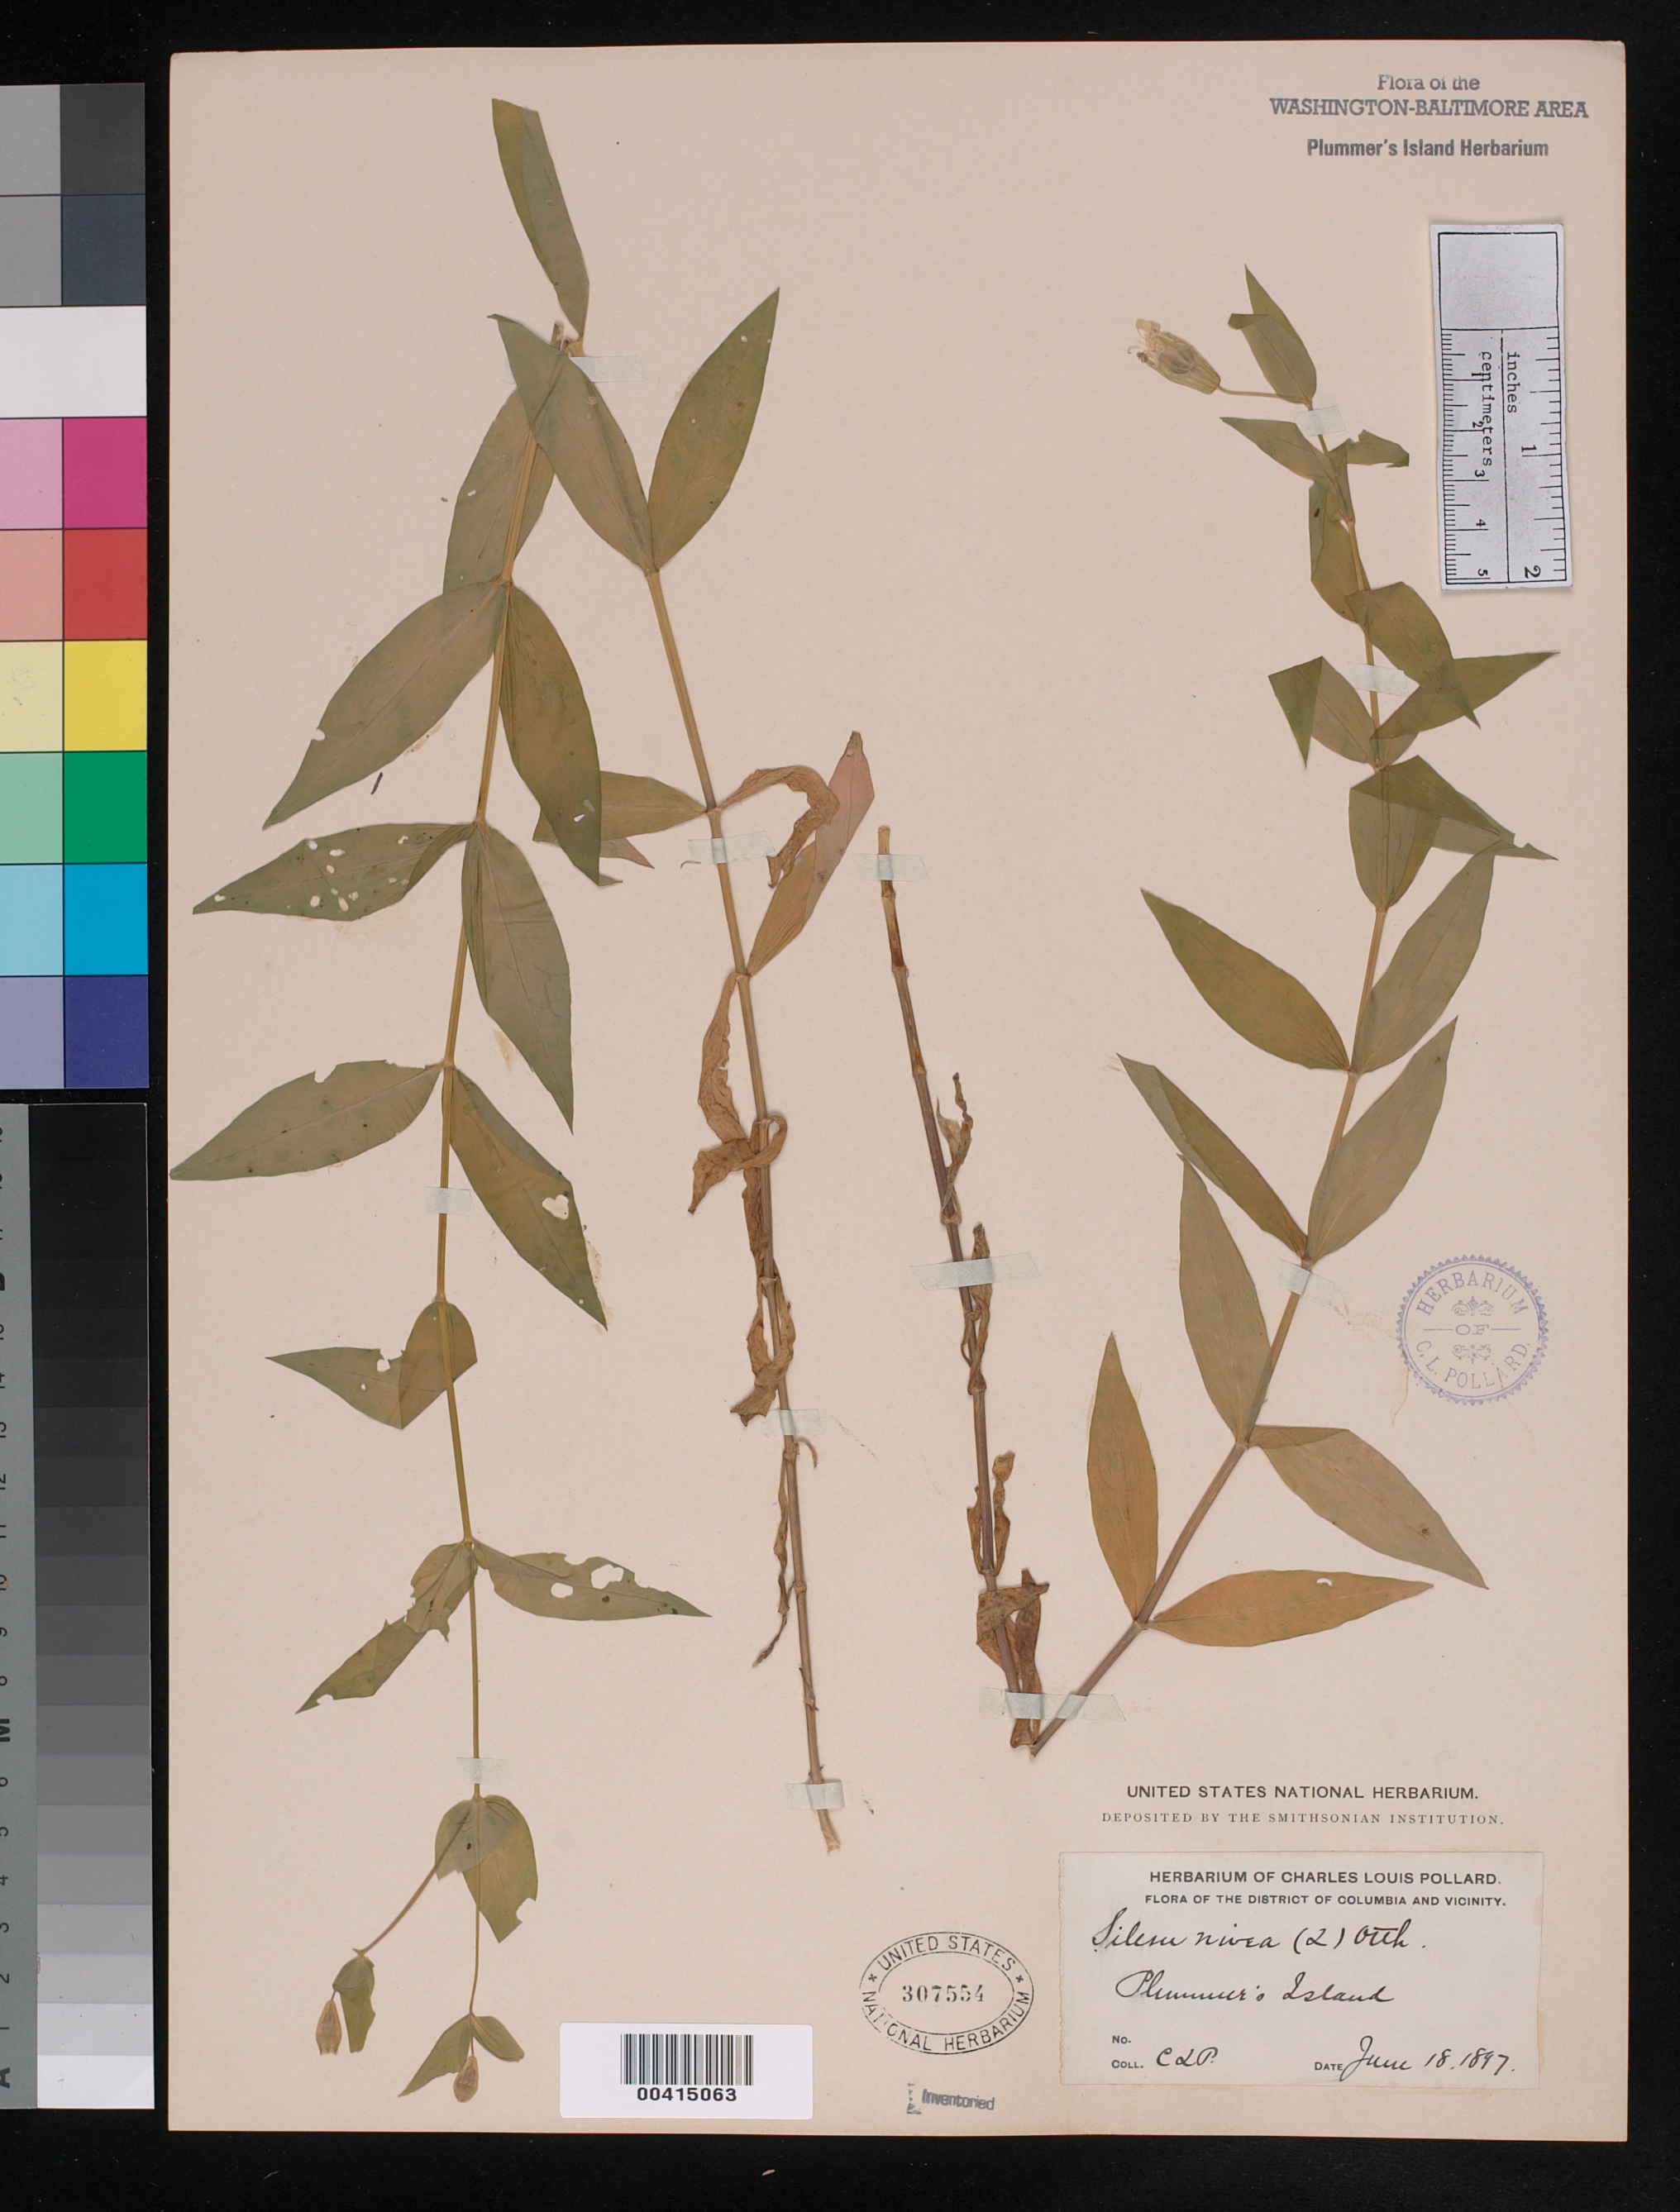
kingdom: Plantae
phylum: Tracheophyta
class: Magnoliopsida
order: Caryophyllales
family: Caryophyllaceae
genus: Silene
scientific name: Silene nivea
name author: (Nutt.) Muhl. ex DC.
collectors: C. L. Pollard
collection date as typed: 18 Jun 1897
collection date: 1897-06-18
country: United States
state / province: Maryland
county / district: Montgomery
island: Plummers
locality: Plummer's Island C. & O. Canal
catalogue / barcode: US 307554